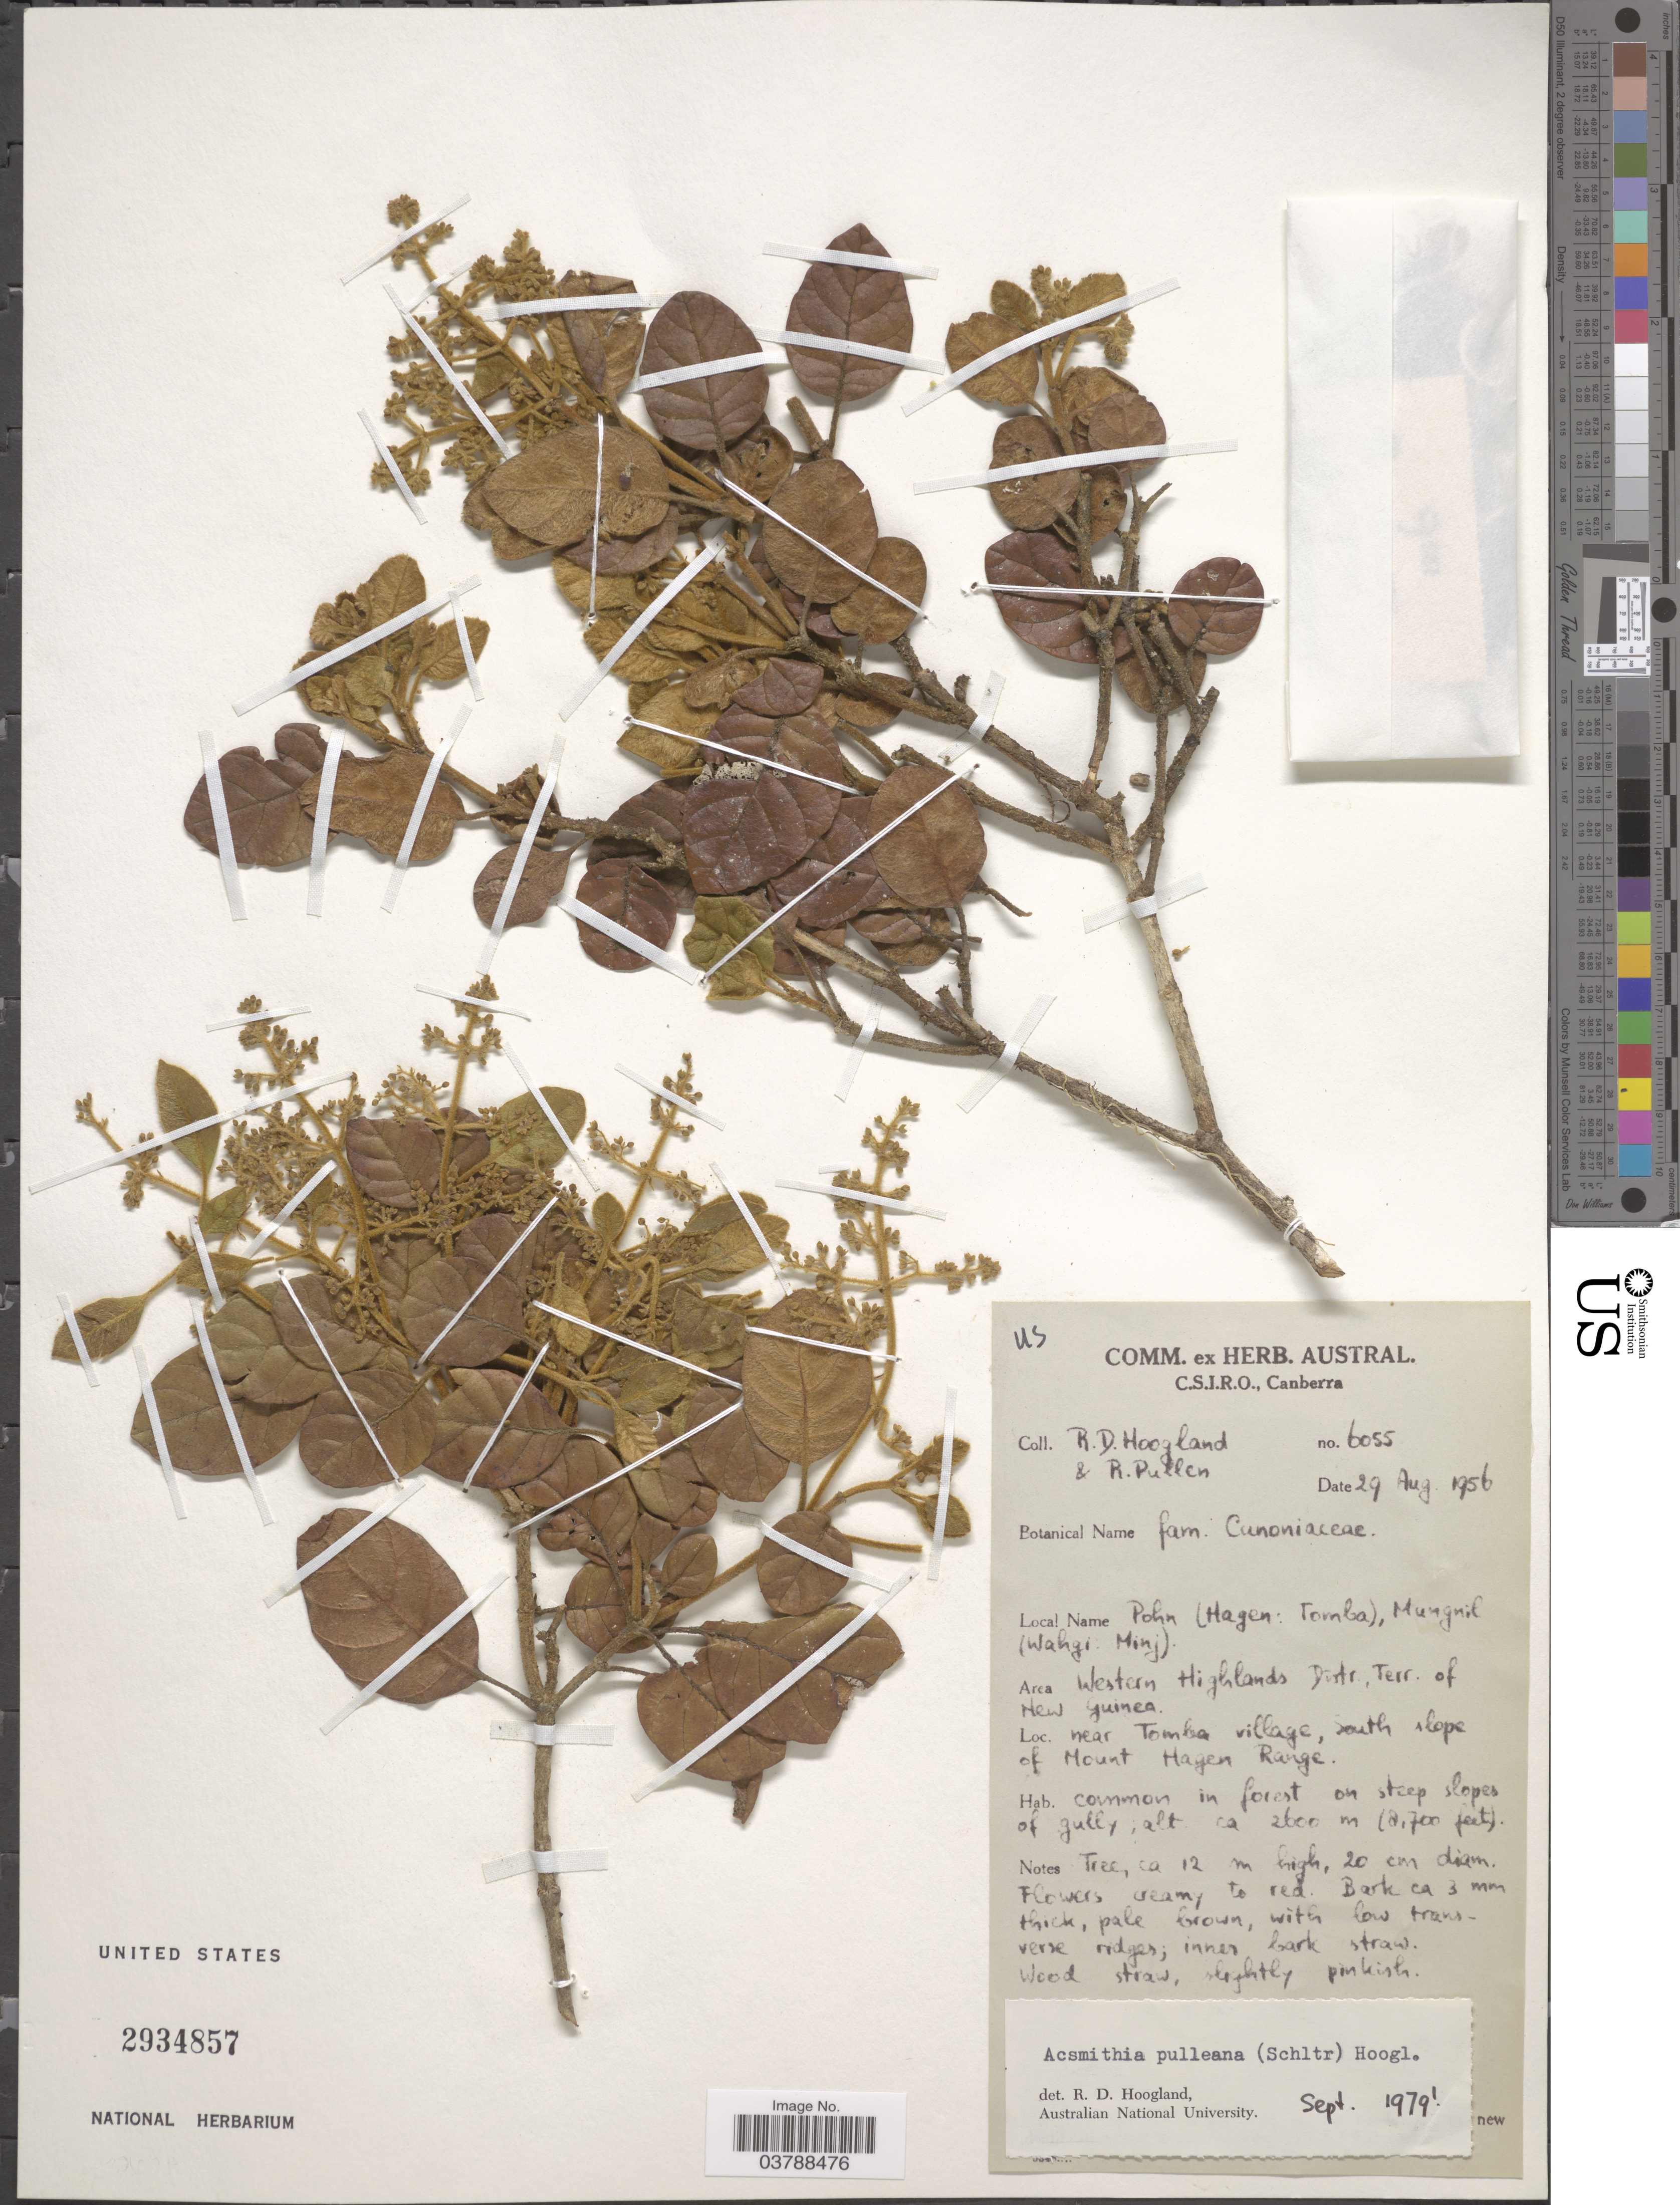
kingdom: Plantae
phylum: Tracheophyta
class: Magnoliopsida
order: Oxalidales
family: Cunoniaceae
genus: Spiraeanthemum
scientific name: Spiraeanthemum pulleanum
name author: Schltr.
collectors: R. D. Hoogland & R. Pullen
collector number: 6055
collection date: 1956-08-29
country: Papua New Guinea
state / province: Western Highlands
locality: Western Highlands Distr., Terr. of New Guinea. Near Tomba village, South slope of Mount Hagen Range.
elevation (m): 2600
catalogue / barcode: US 2934857